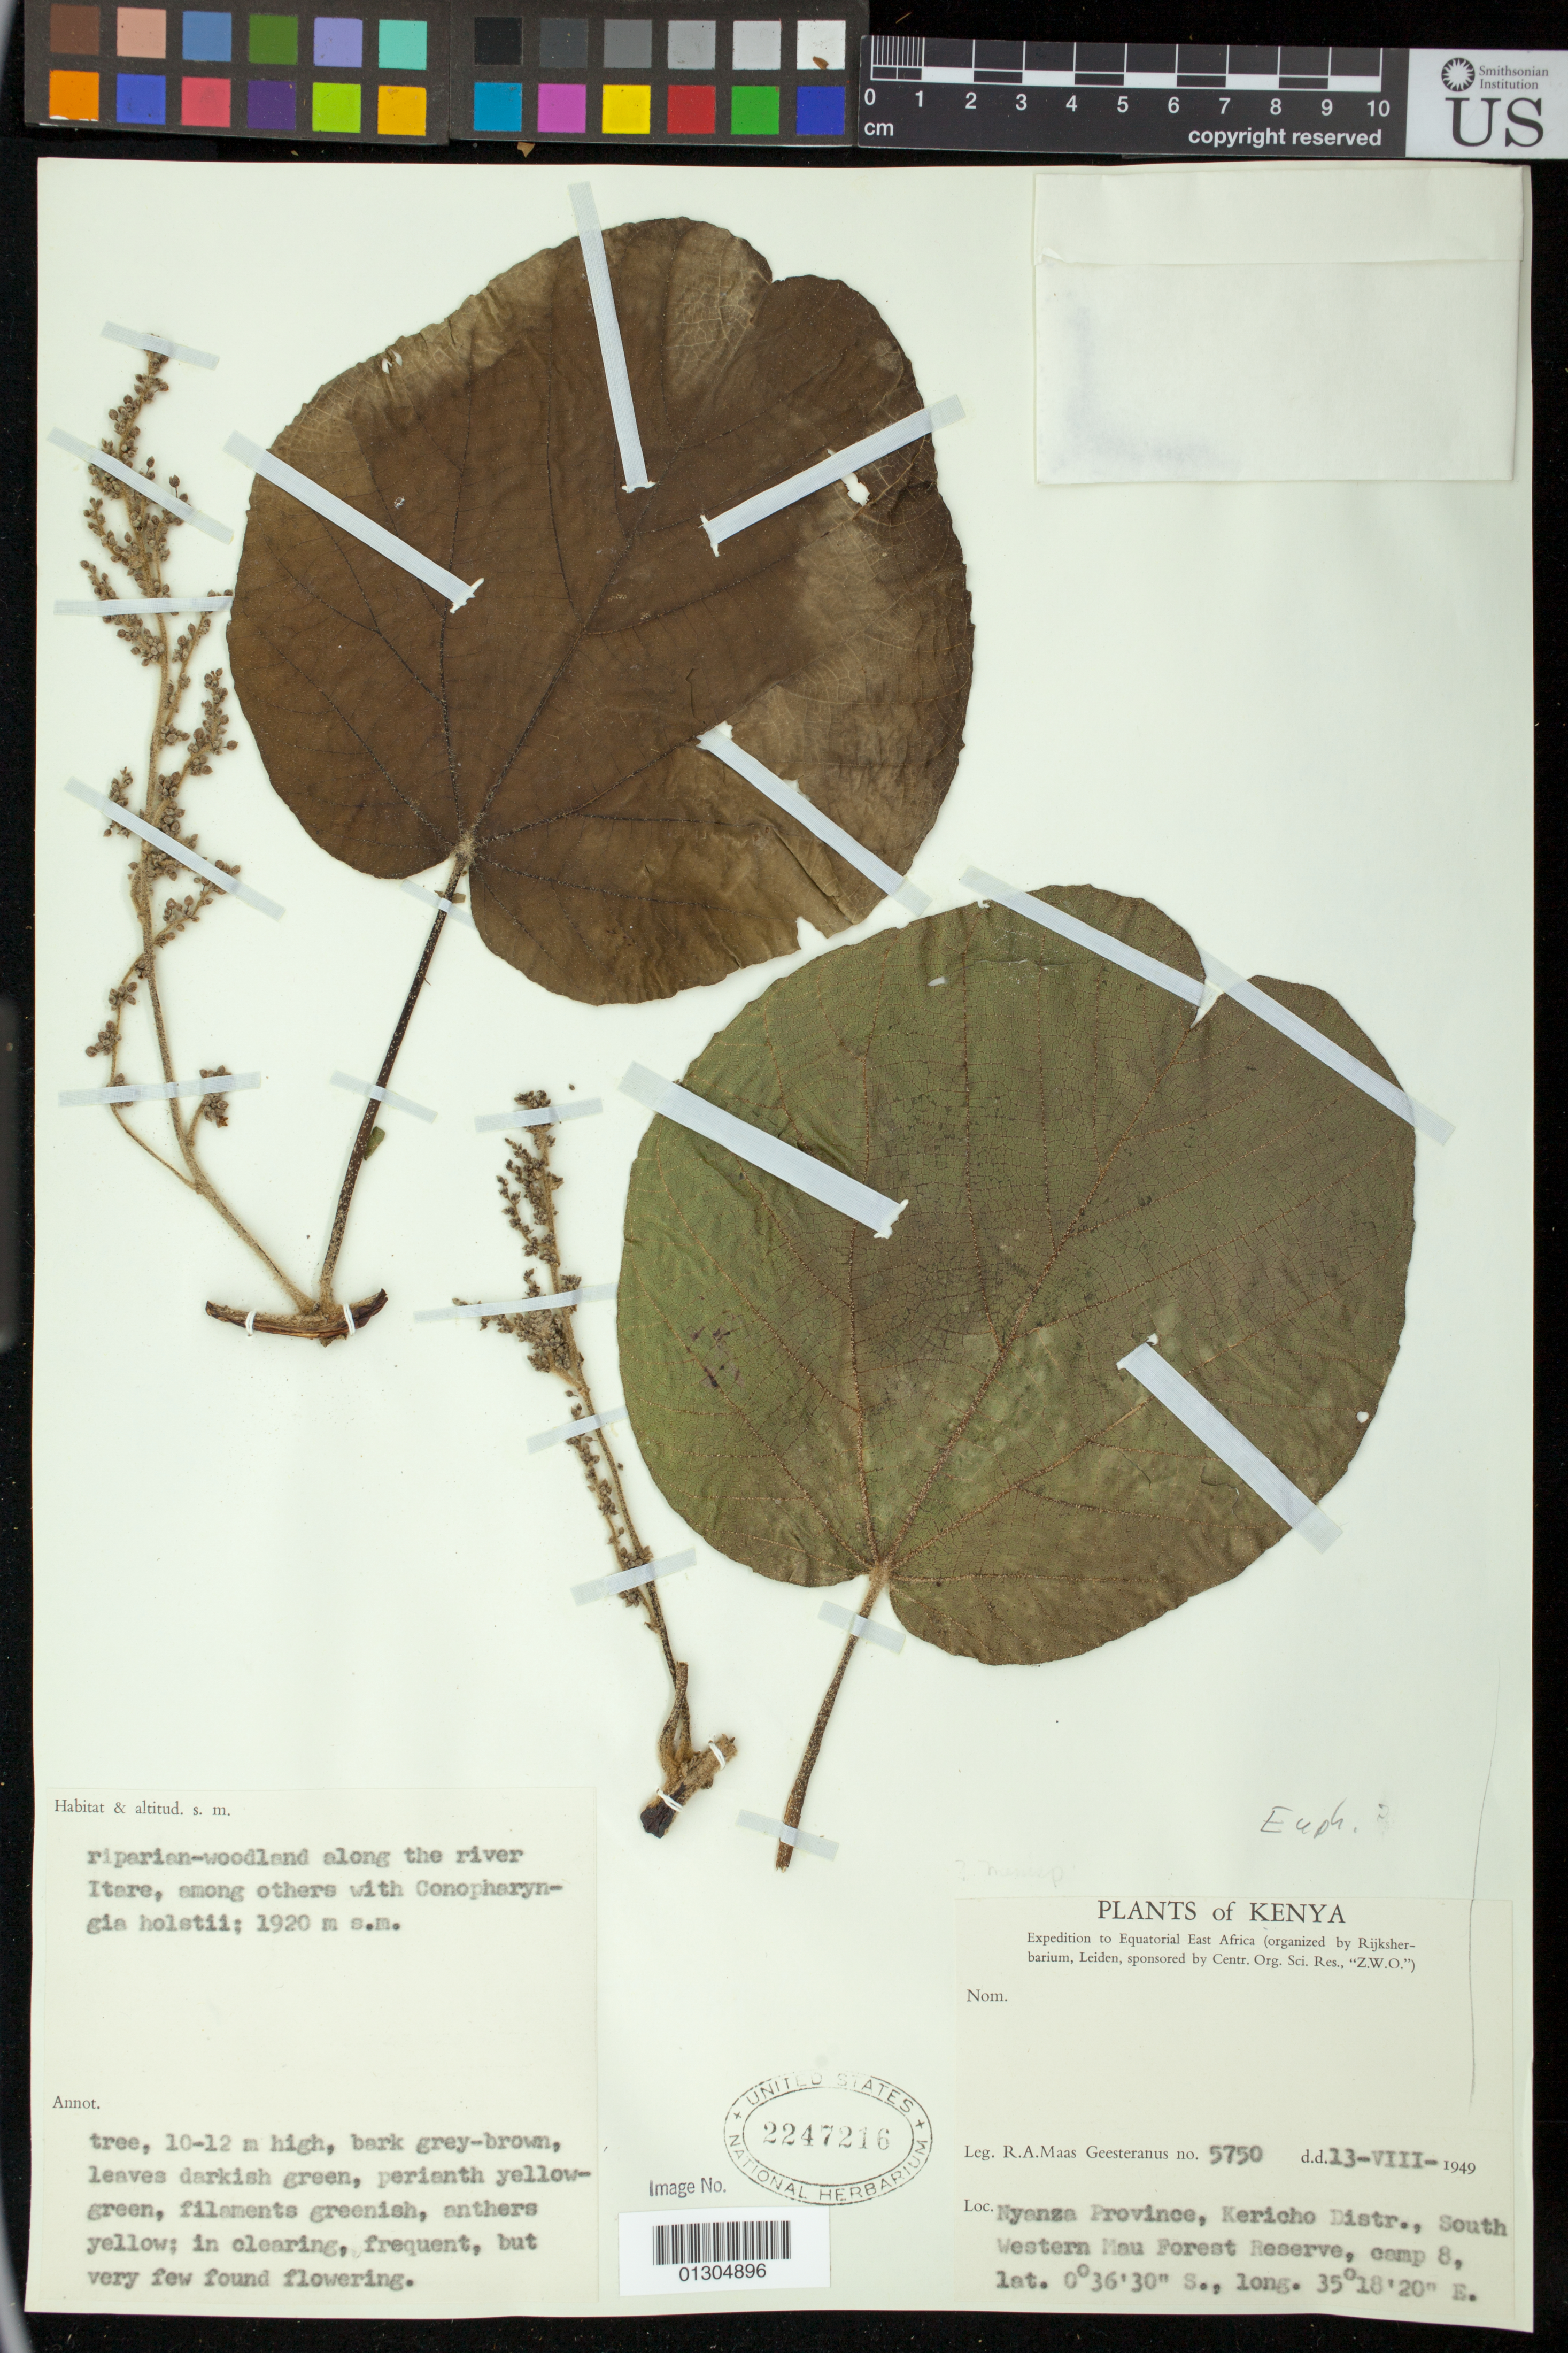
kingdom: Plantae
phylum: Tracheophyta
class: Magnoliopsida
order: Malpighiales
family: Euphorbiaceae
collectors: R. A. Maas Geesteranus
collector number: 5750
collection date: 1949-08-13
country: Kenya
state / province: Uasin Gishu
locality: Kericho Distr. South Western Mau Forest Reserve, camp 8. Nyanza.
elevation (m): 1920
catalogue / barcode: US 2247216